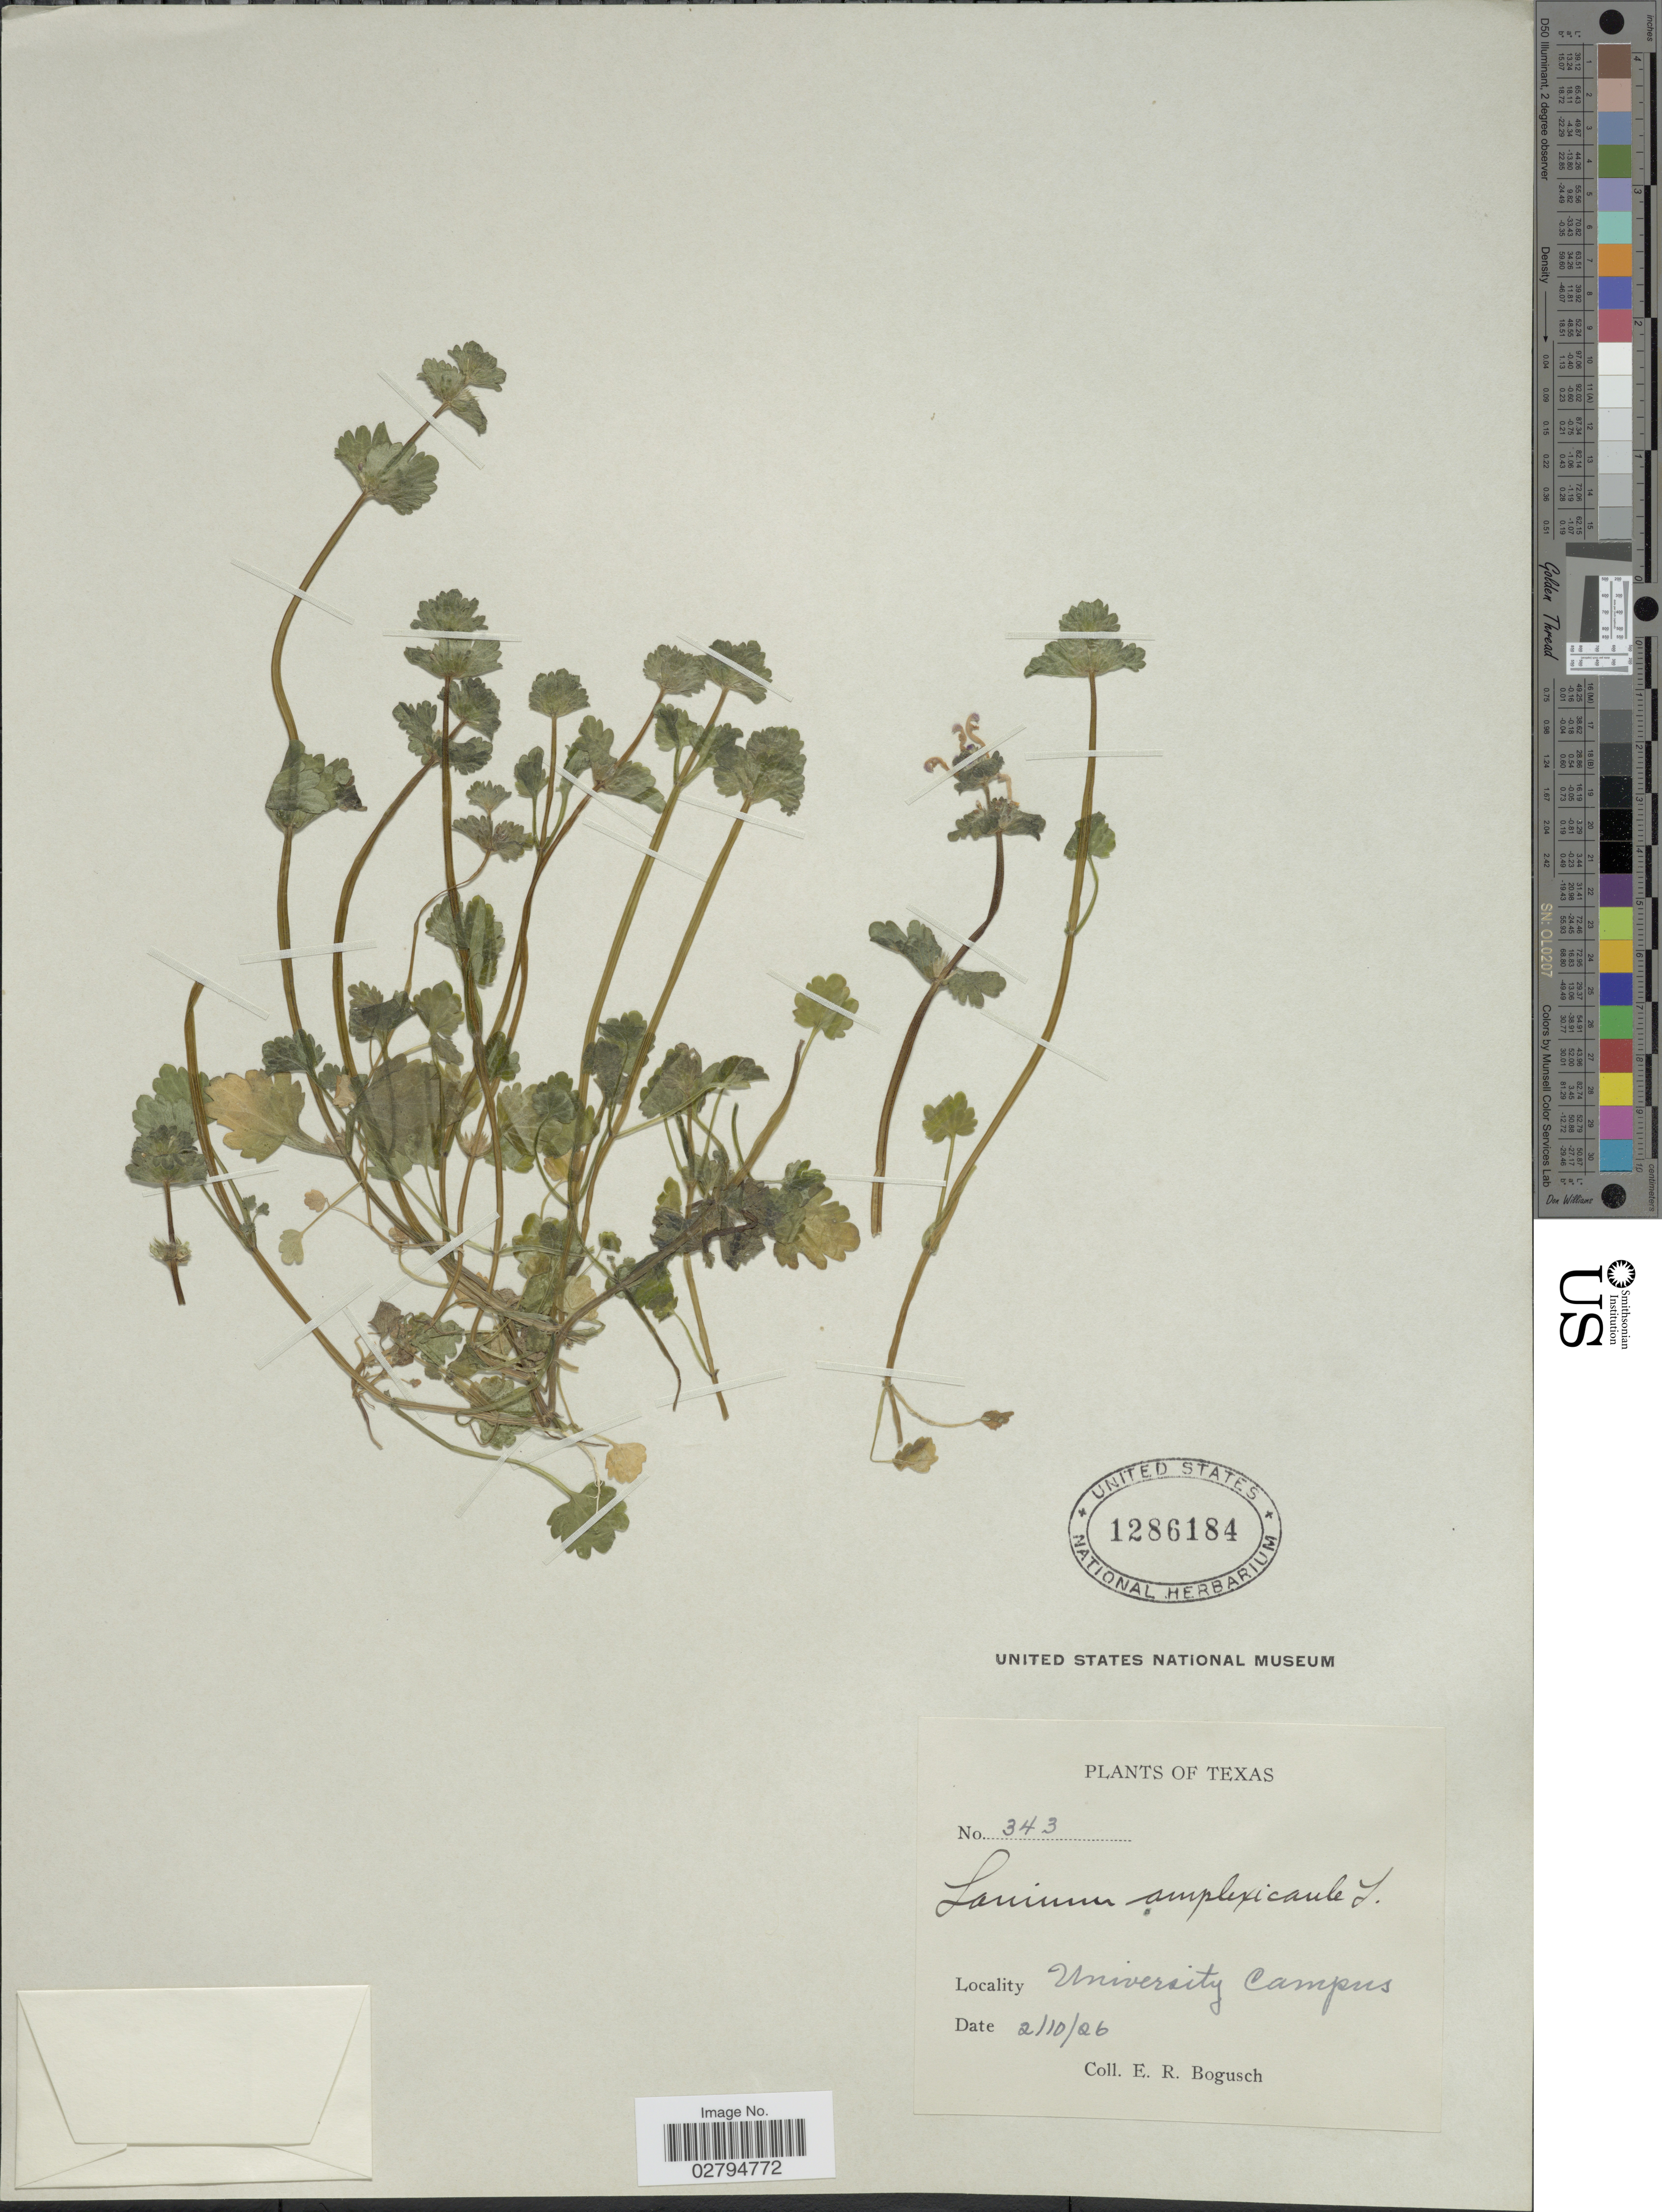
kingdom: Plantae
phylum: Tracheophyta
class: Magnoliopsida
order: Lamiales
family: Lamiaceae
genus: Lamium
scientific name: Lamium amplexicaule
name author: L.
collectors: E. Bogusch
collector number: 343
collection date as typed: Transcribed d/m/y: 10/2/26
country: United States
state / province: Texas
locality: University Campus.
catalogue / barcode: US 1286184